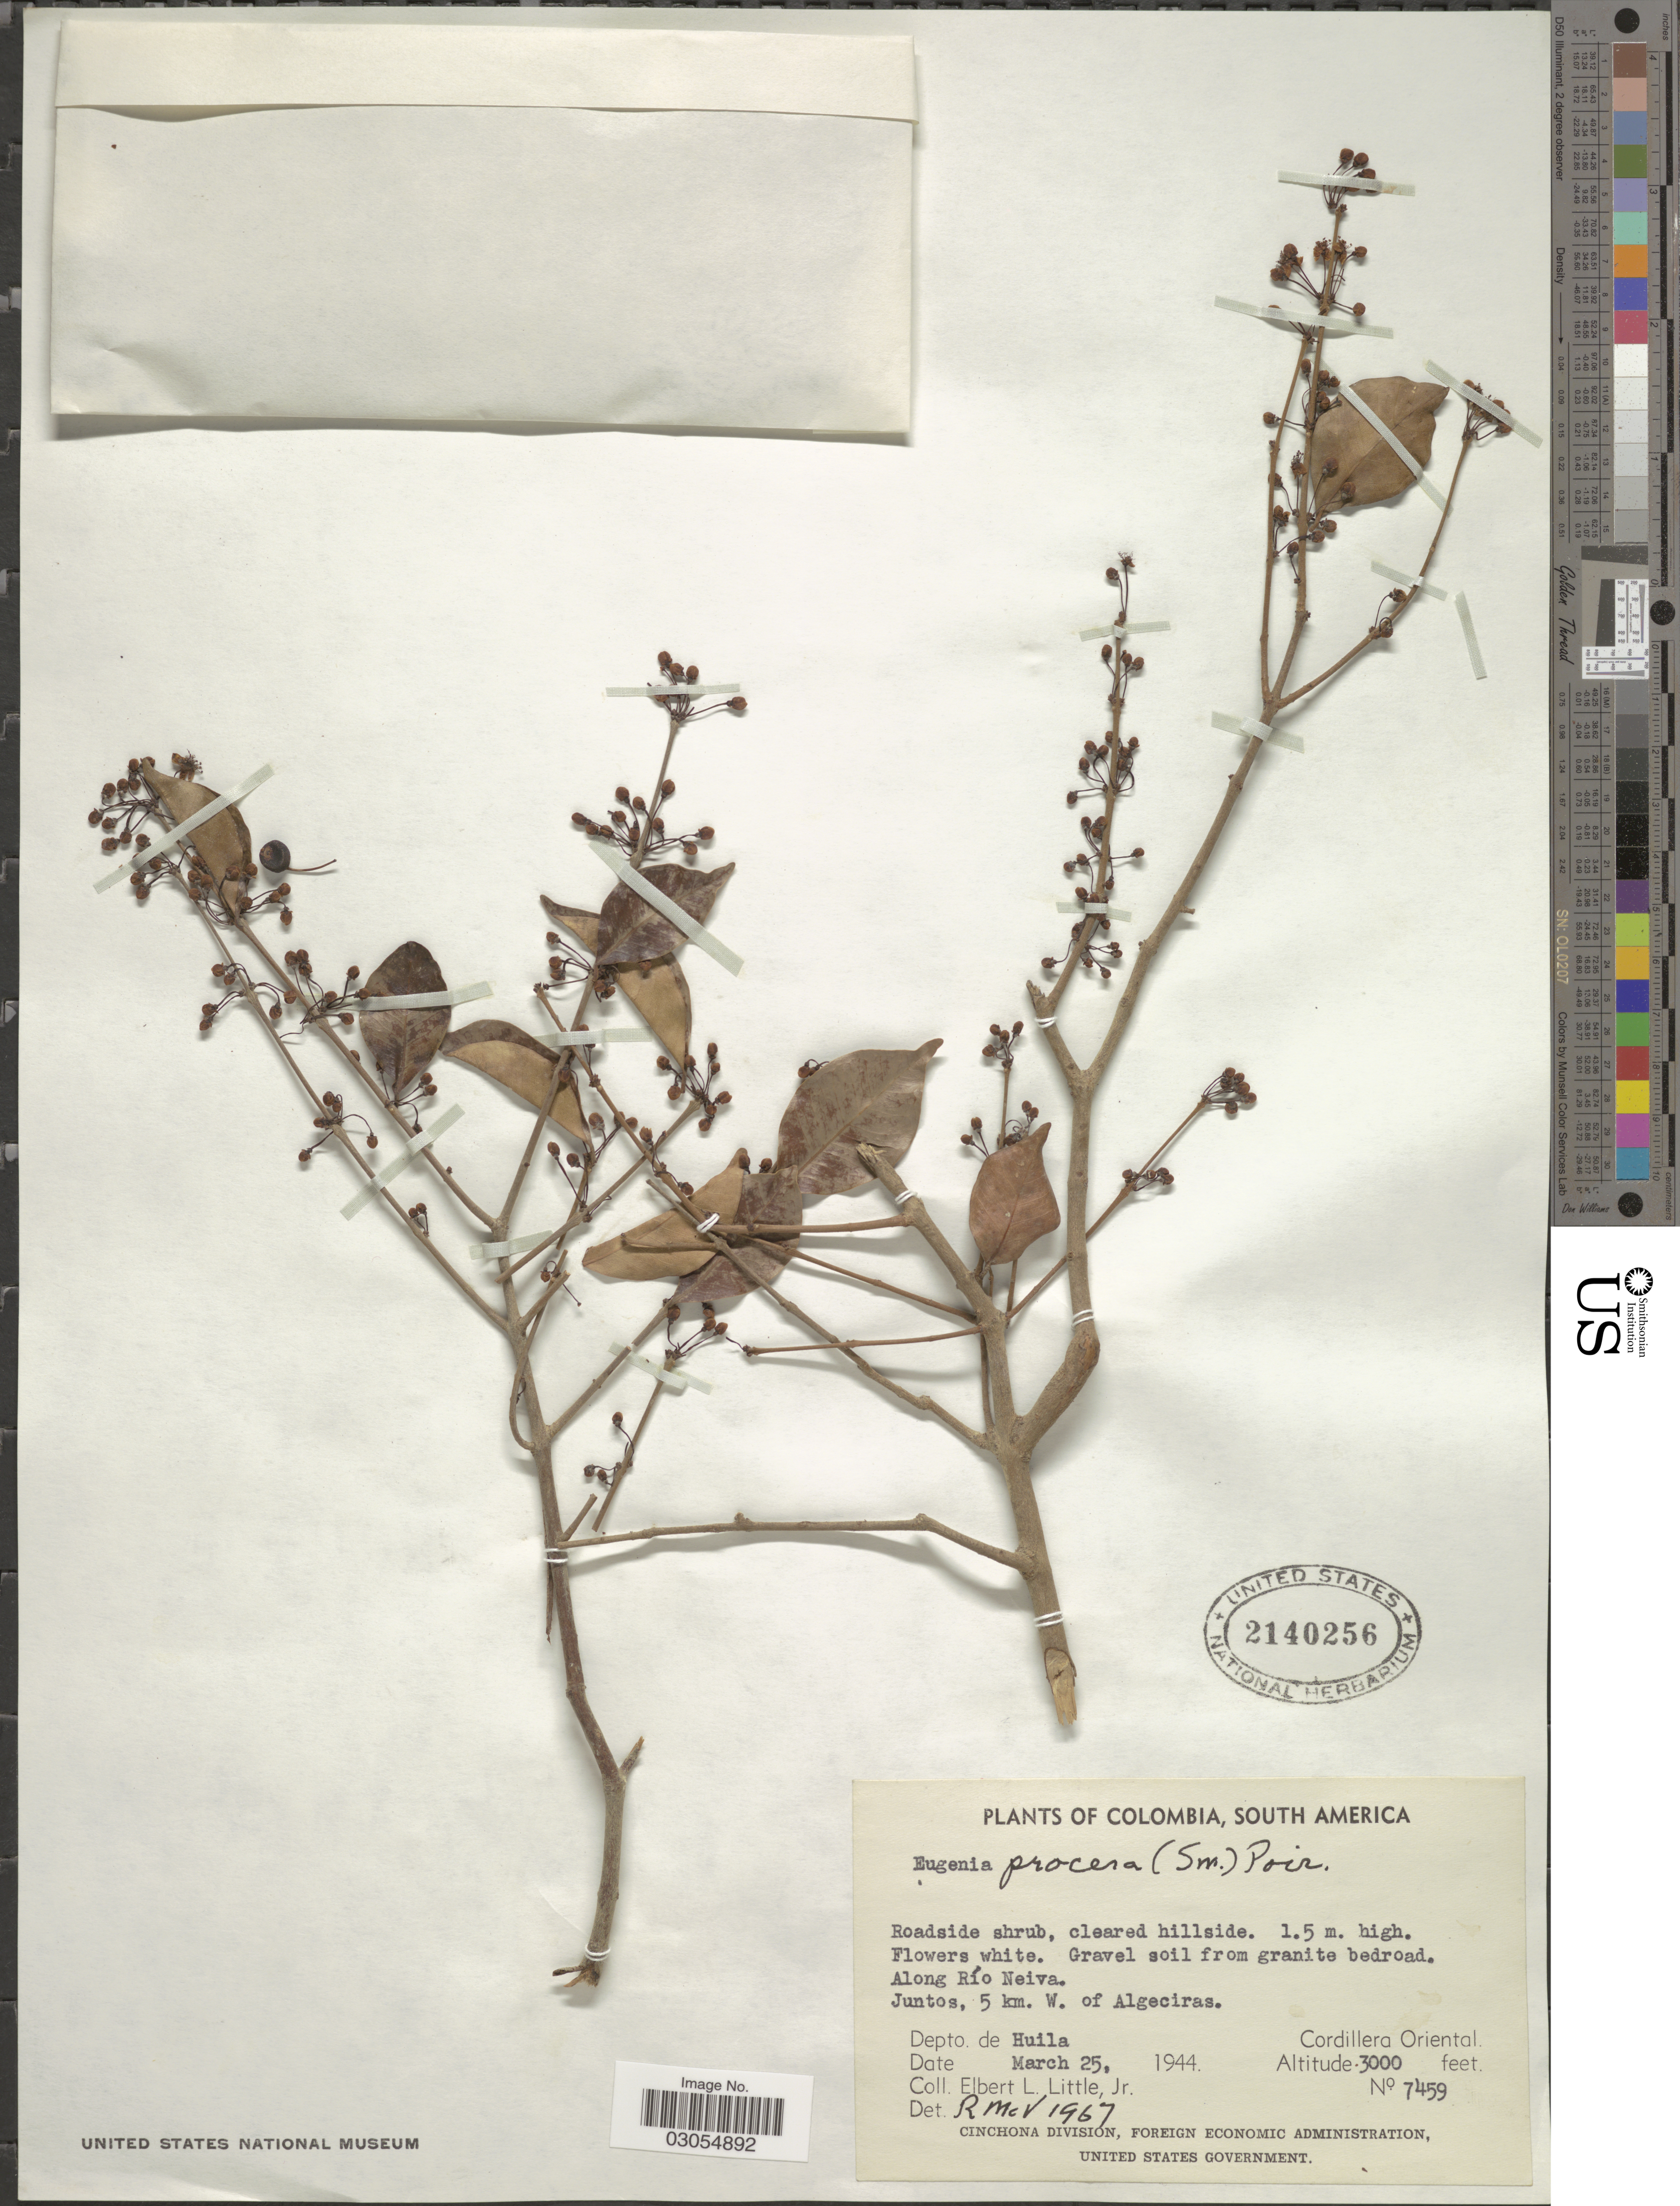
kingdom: Plantae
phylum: Tracheophyta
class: Magnoliopsida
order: Myrtales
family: Myrtaceae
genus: Eugenia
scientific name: Eugenia procera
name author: (Sw.) Poir.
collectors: E. L. Little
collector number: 7459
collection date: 1944-03-25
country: Colombia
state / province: Huila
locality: Along Río Neiva. Juntos, 5 km. W. of Algeciras. Depto. de Huila. Cordillera Oriental.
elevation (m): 914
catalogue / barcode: US 2140256